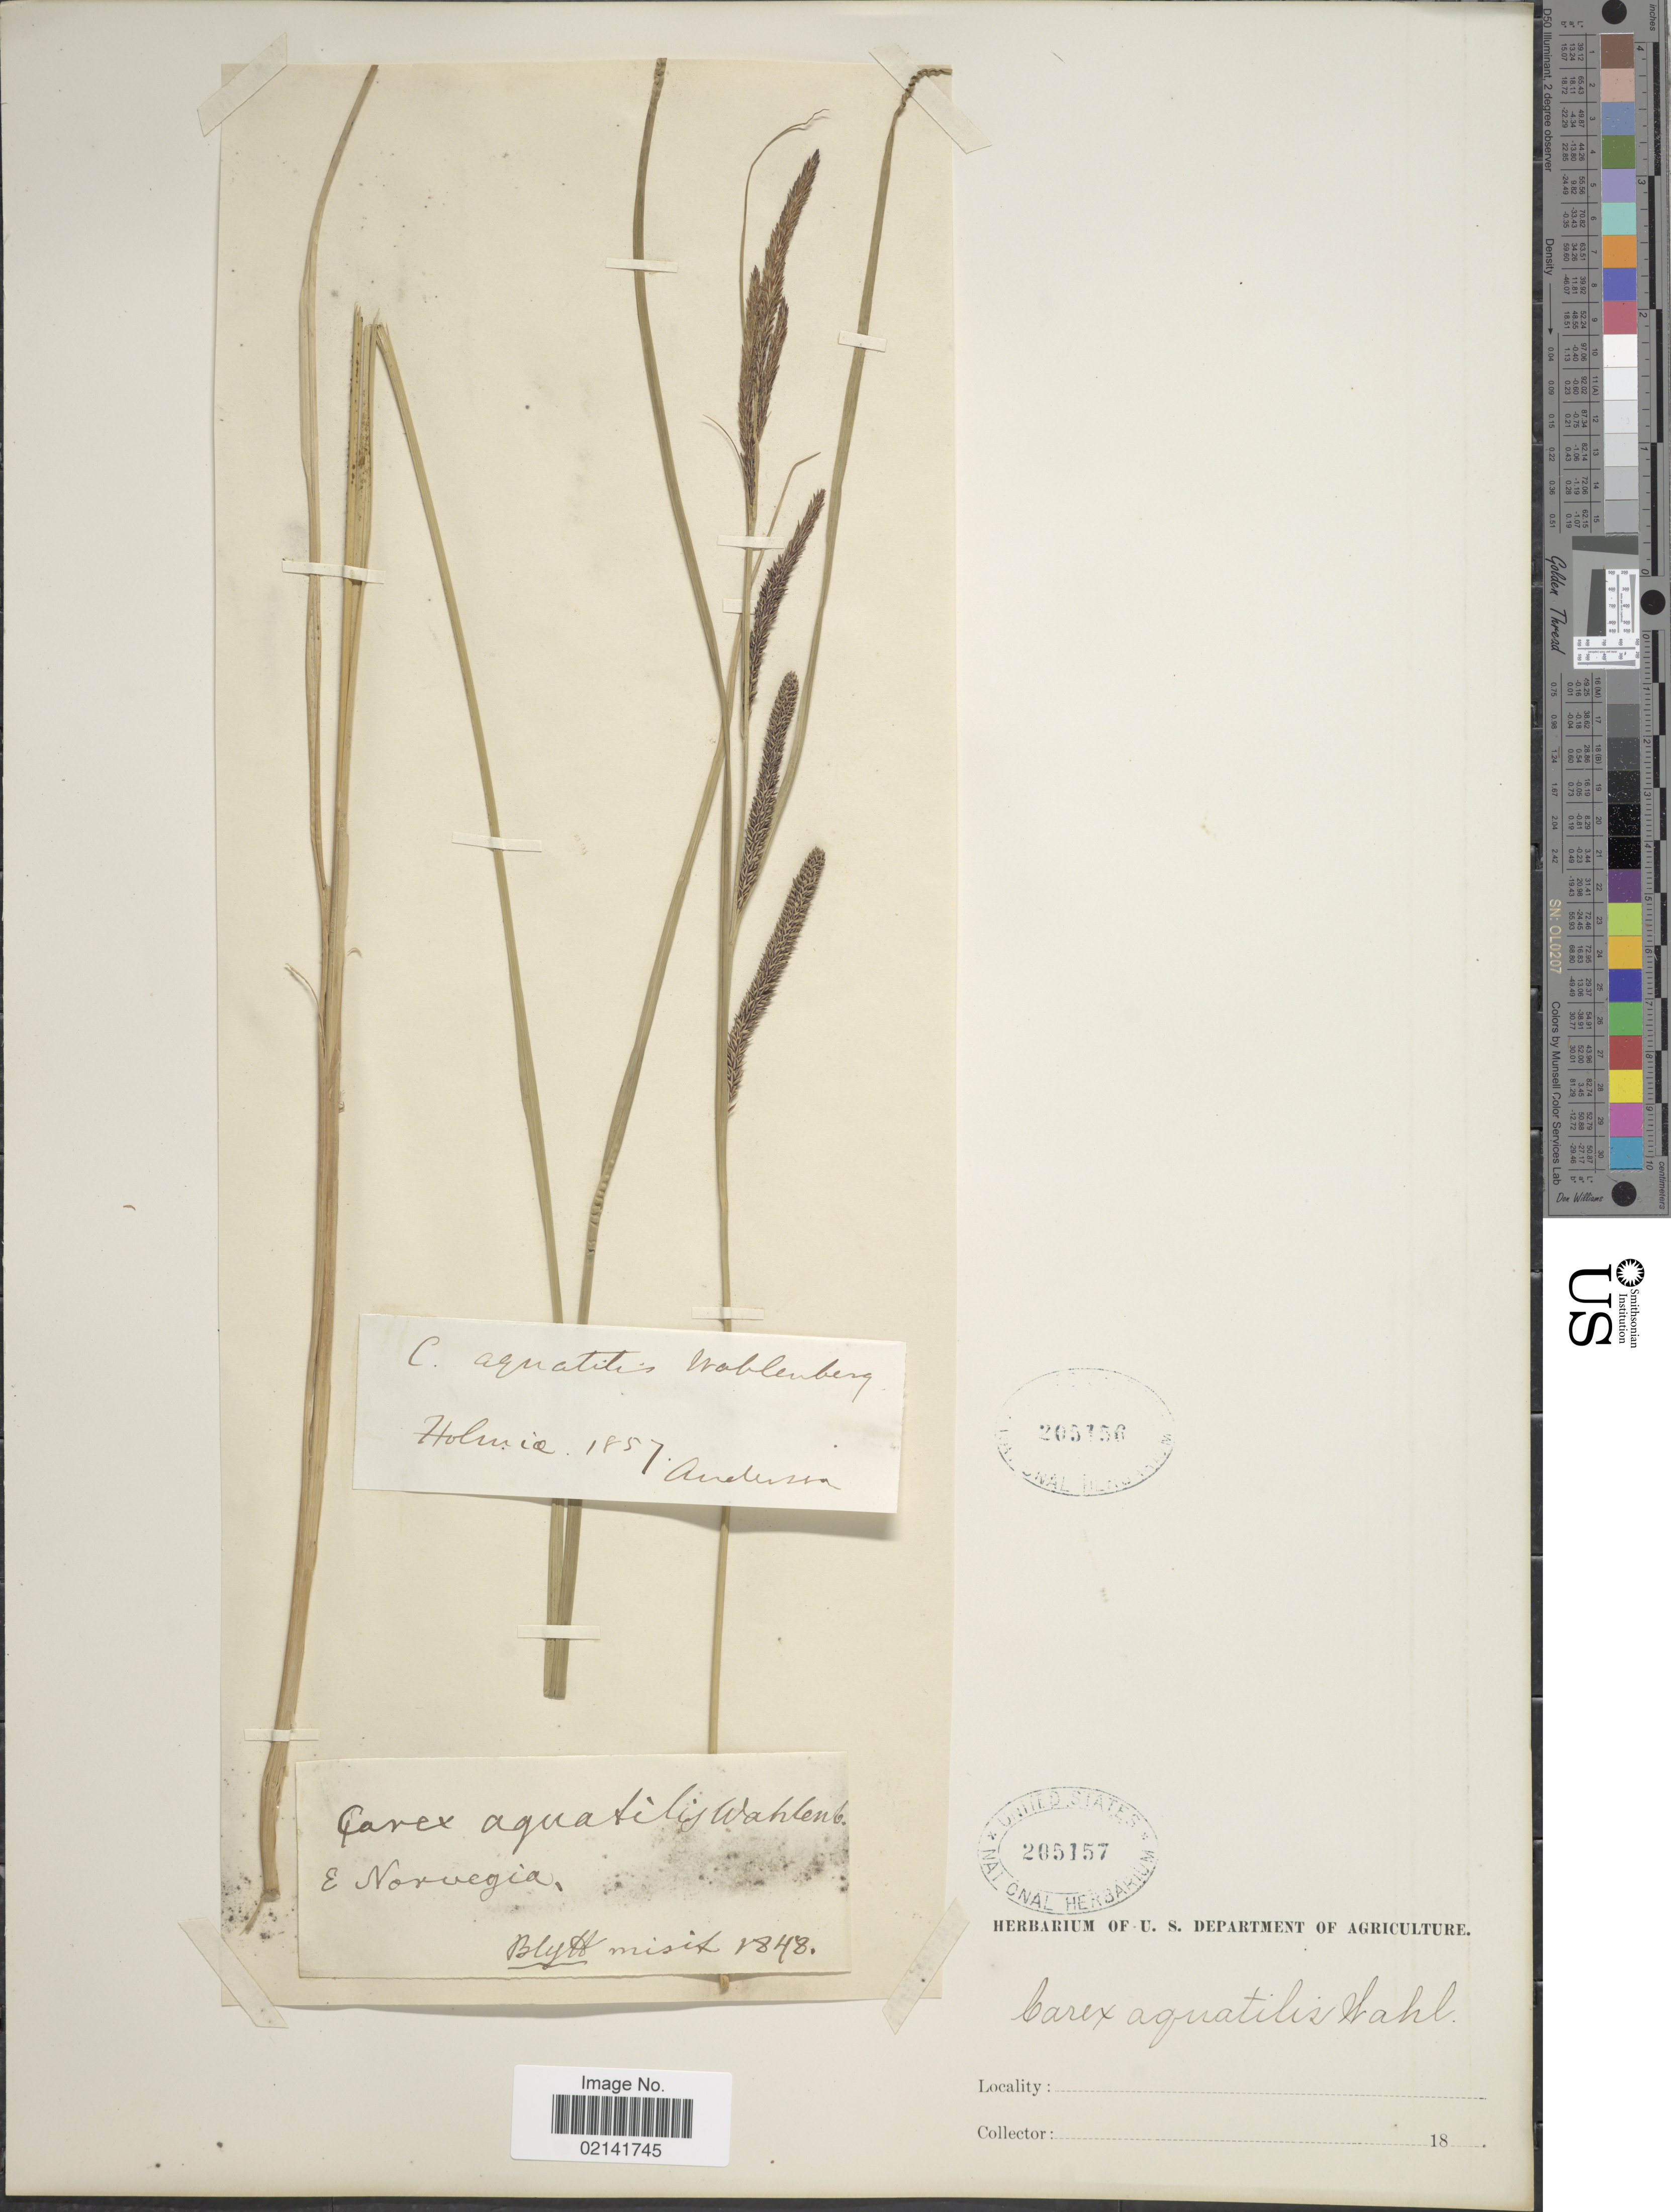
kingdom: Plantae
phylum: Tracheophyta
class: Liliopsida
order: Poales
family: Cyperaceae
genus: Carex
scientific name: Carex aquatilis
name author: Wahlenb.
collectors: Blytt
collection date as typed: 18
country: Norway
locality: E. Norwegia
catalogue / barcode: US 205157